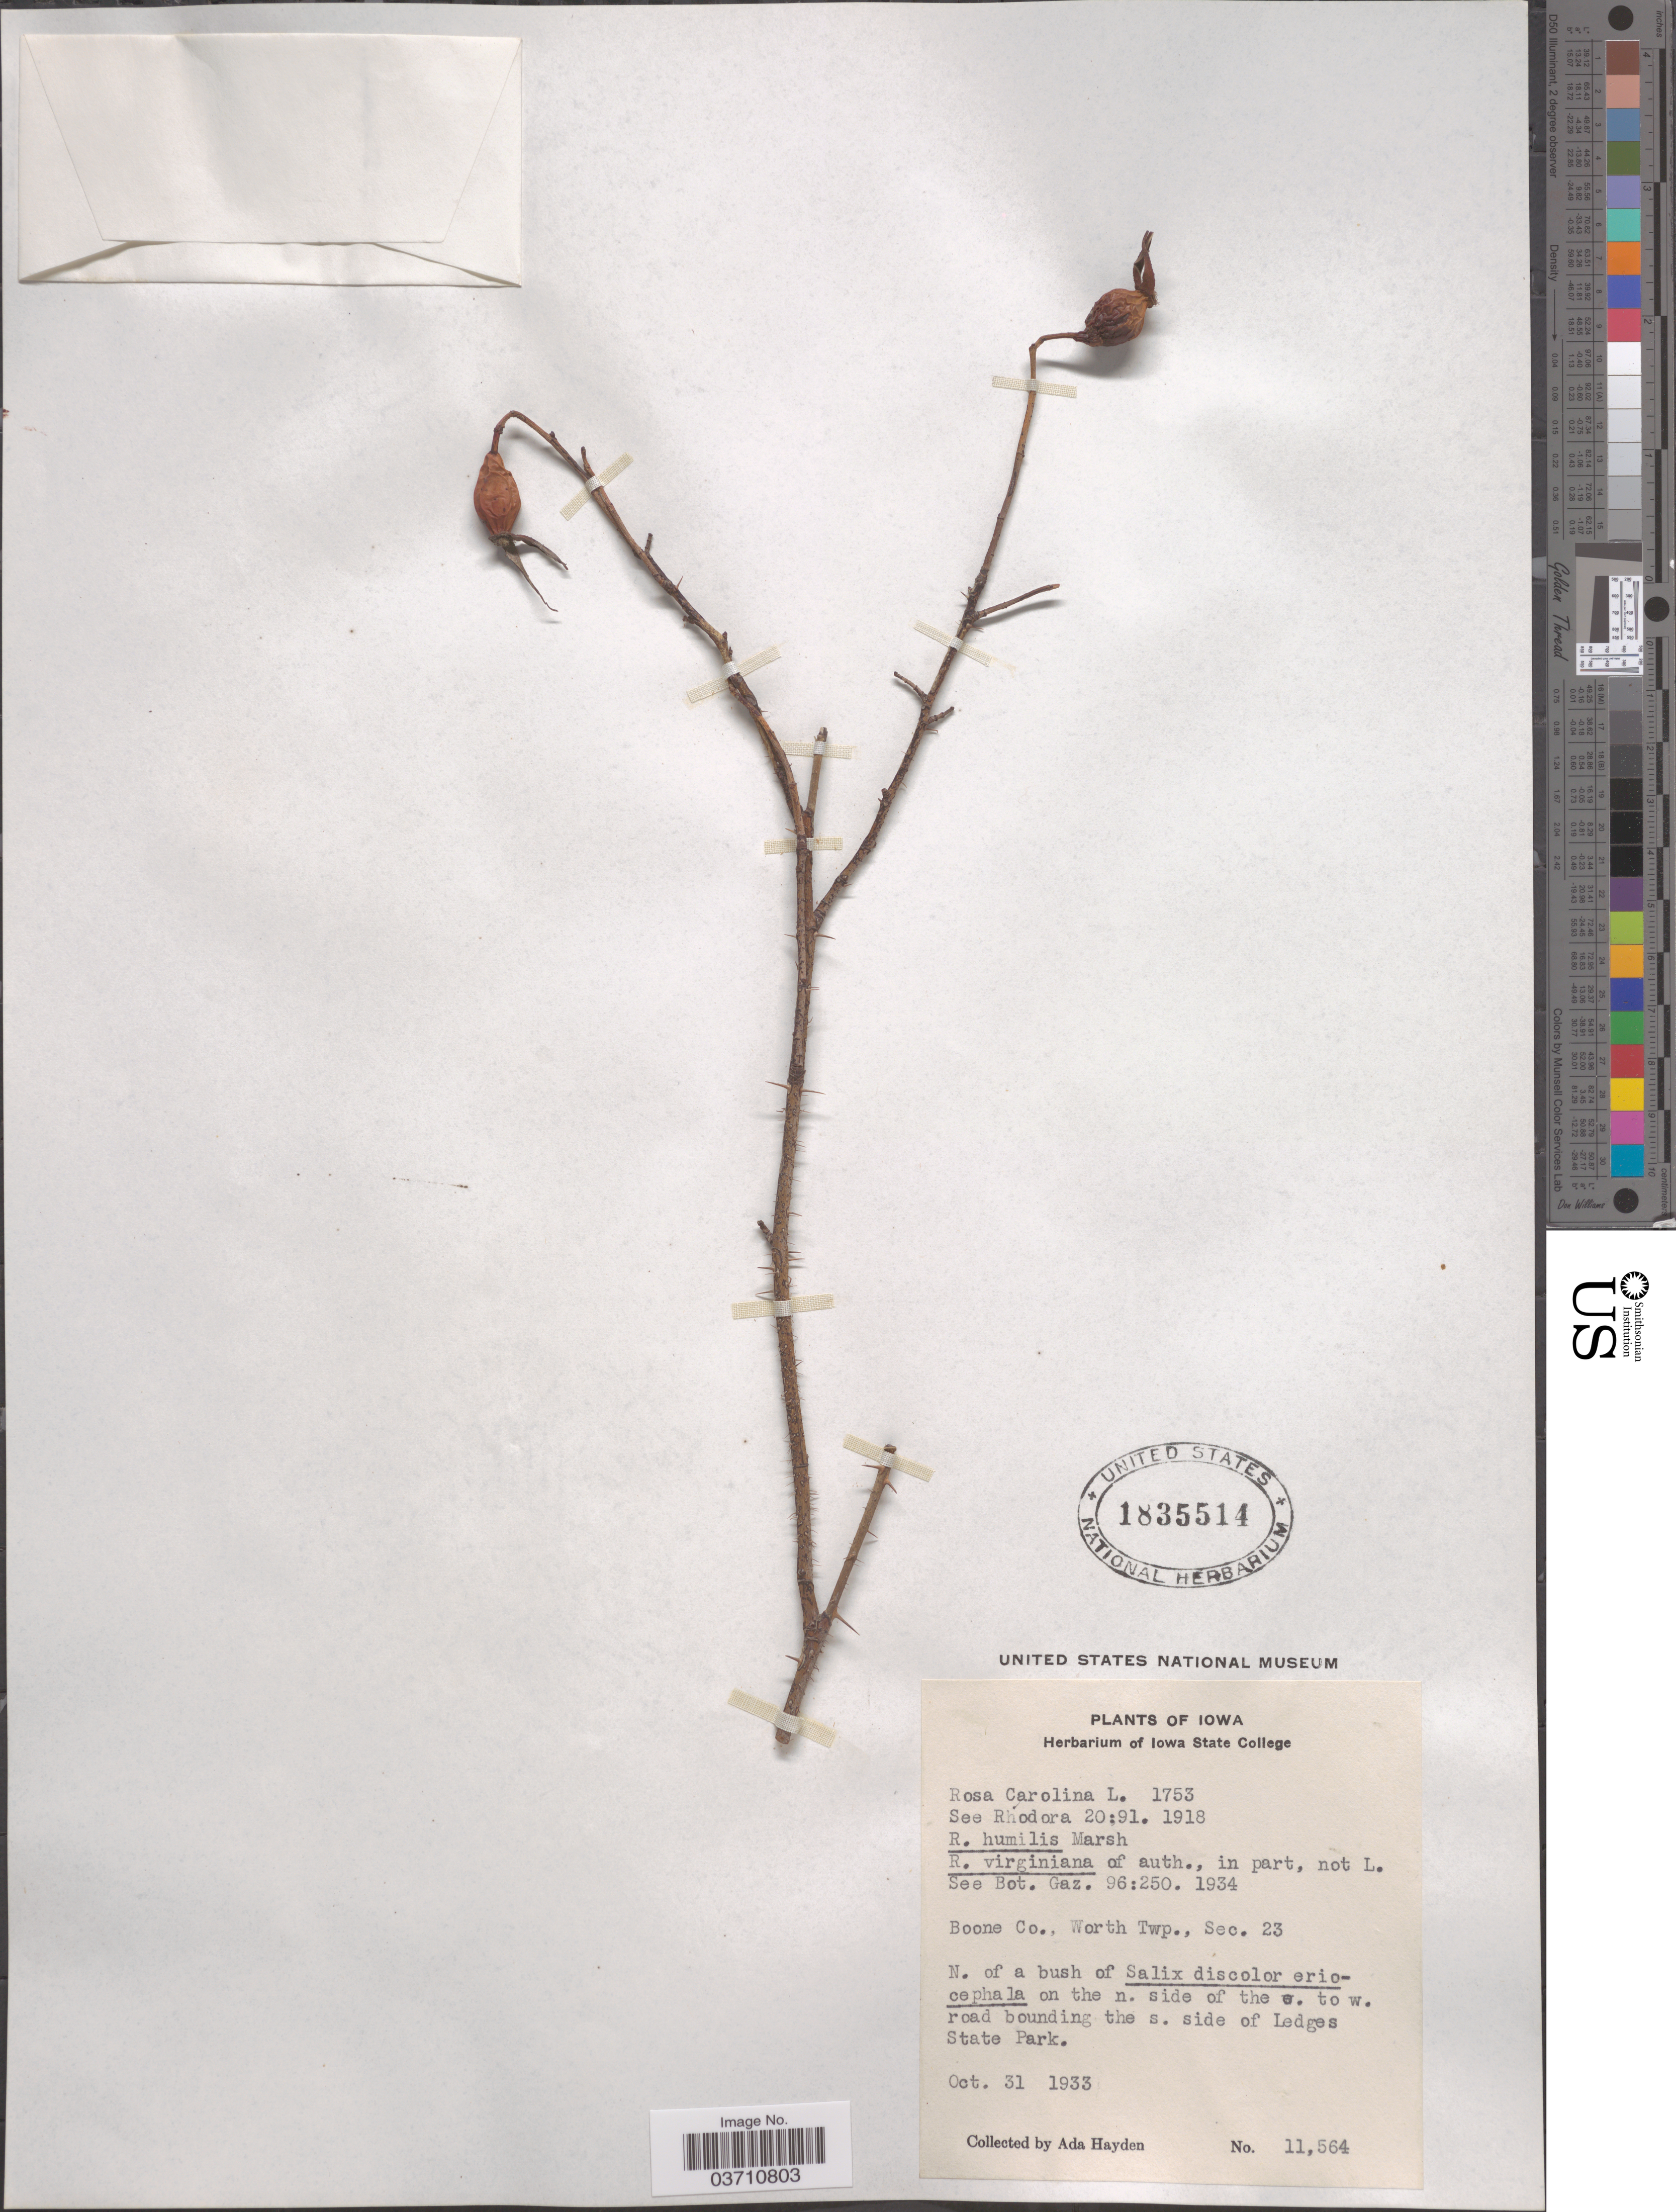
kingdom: Plantae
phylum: Tracheophyta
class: Magnoliopsida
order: Rosales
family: Rosaceae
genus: Rosa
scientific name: Rosa carolina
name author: L.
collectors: Ada Hayden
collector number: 11564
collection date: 1933-10-31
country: United States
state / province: Iowa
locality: Boone Co., Worth Twp., Sec. 23. On the n. side of the e. to w. road bounding the s. side of Ledges State Park.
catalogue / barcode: US 1835514